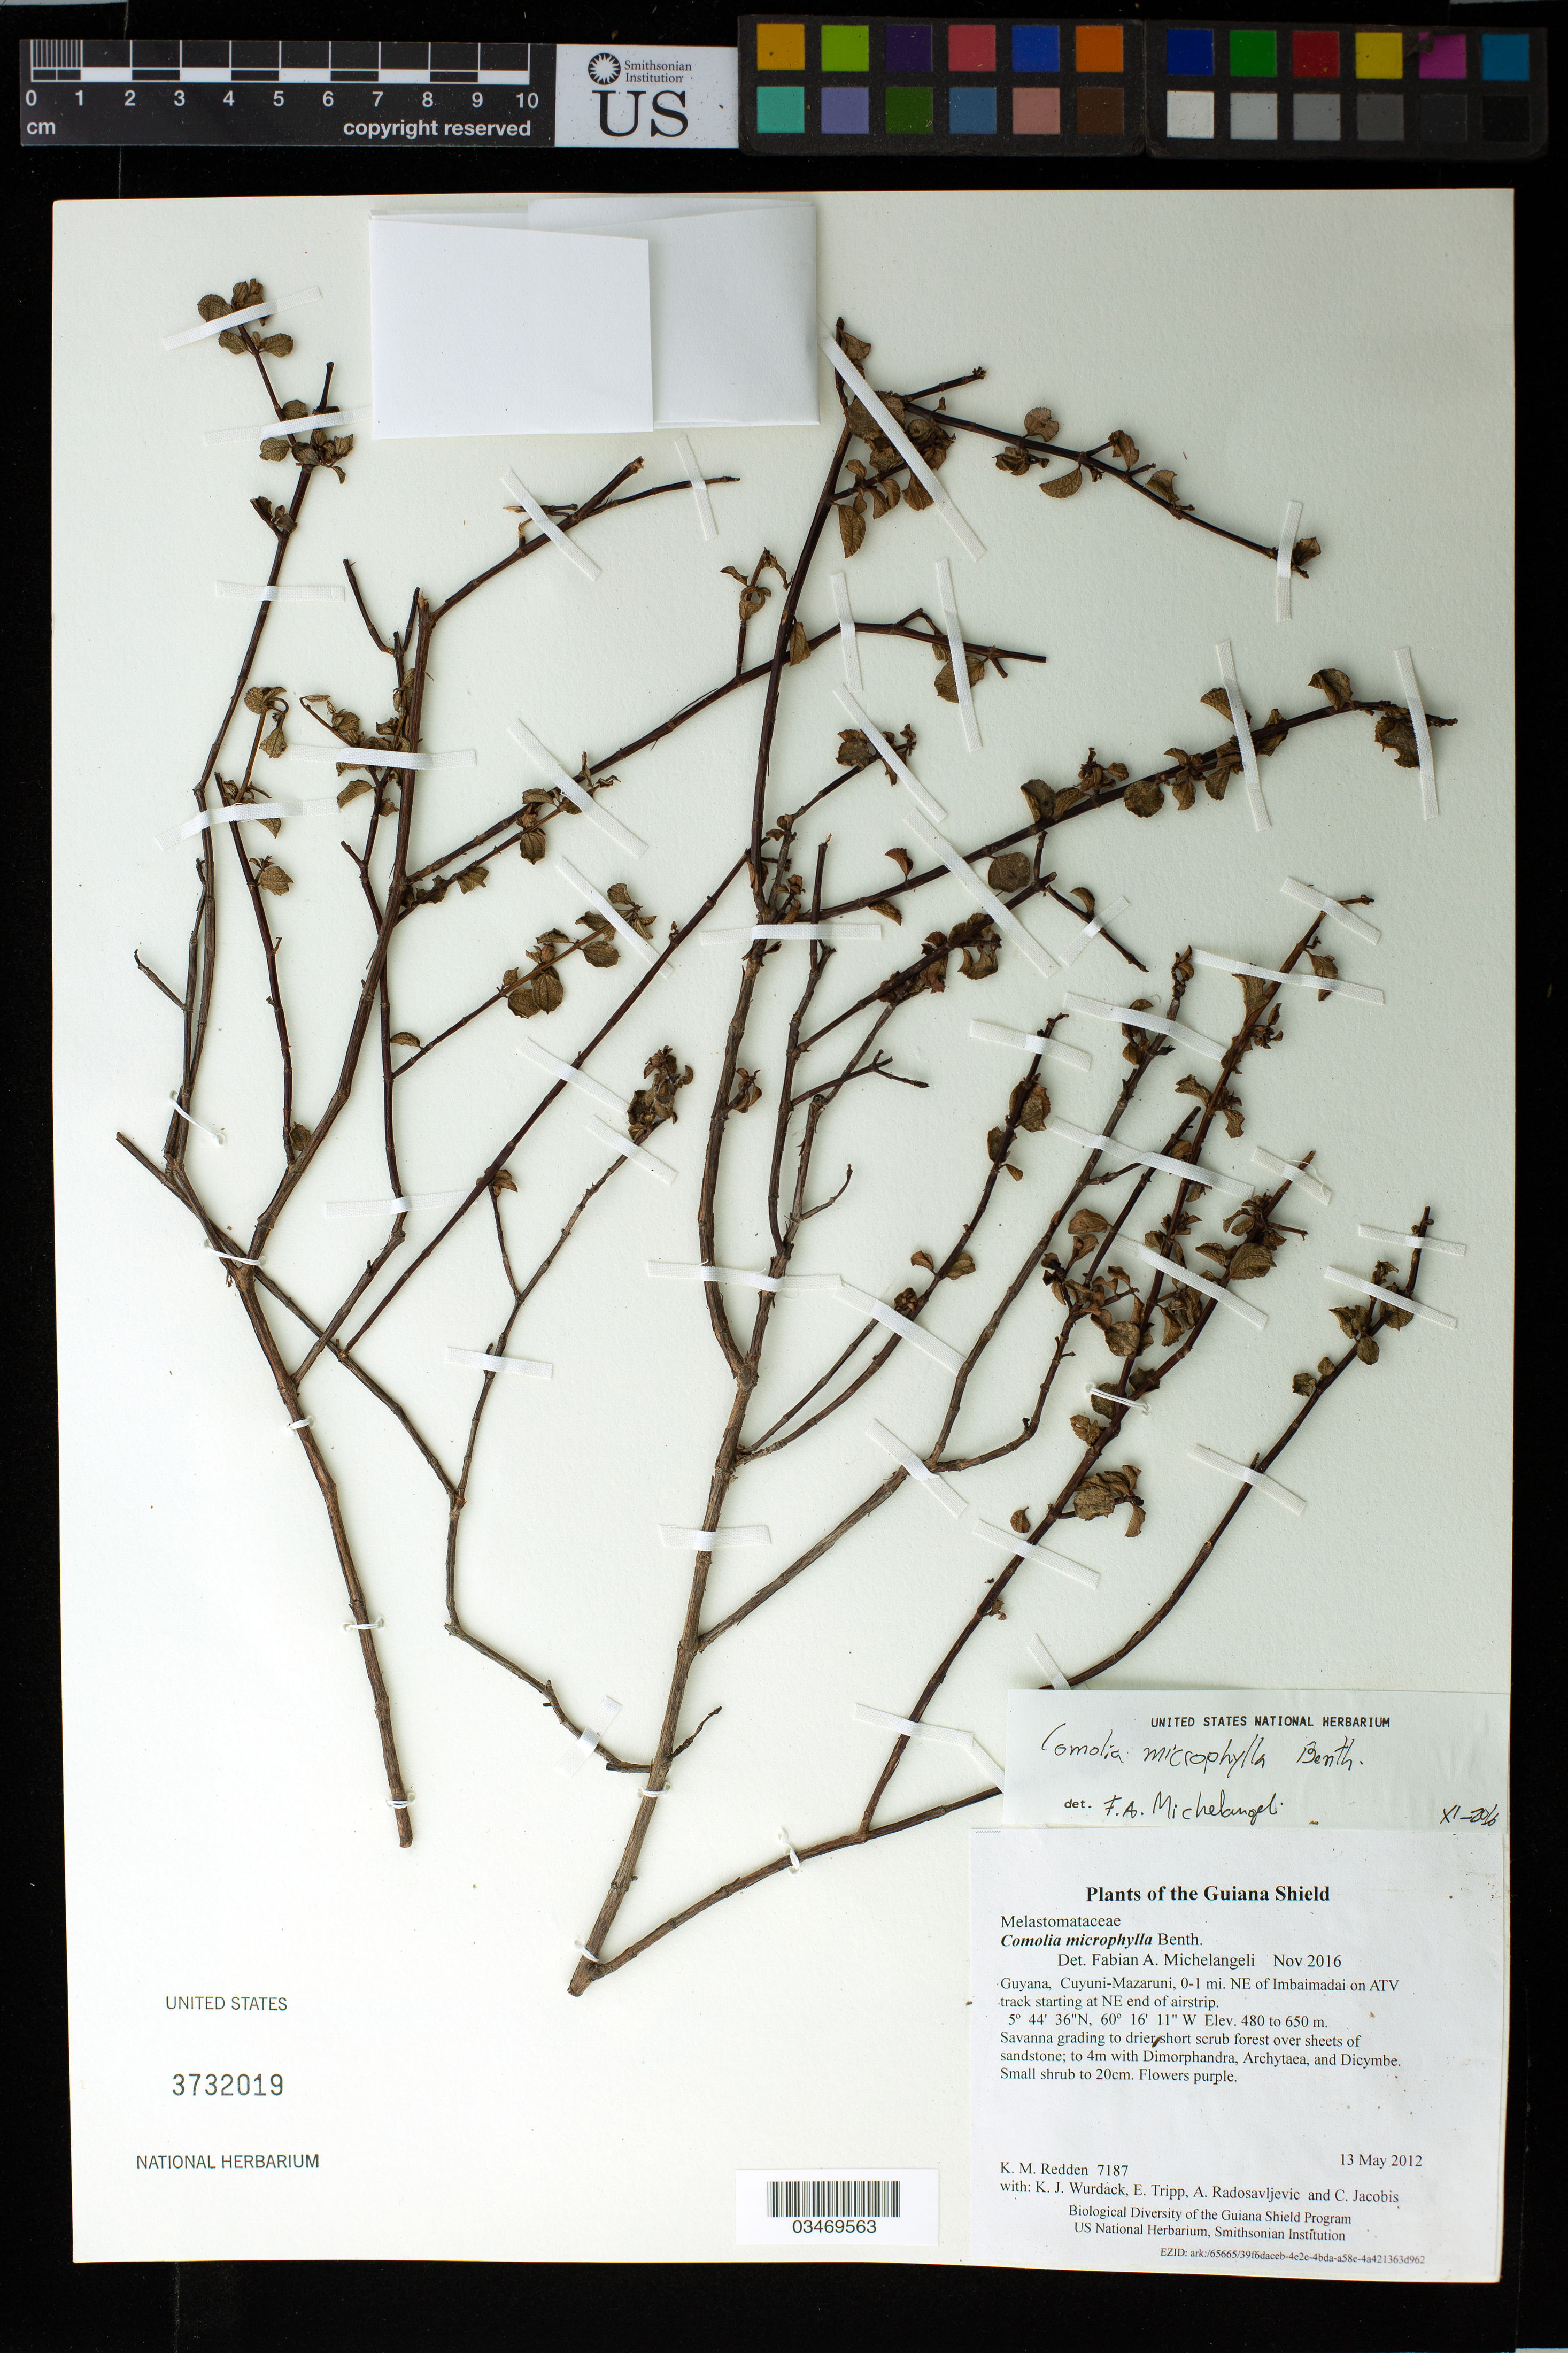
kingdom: Plantae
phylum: Tracheophyta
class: Magnoliopsida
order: Myrtales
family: Melastomataceae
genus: Comolia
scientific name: Comolia lythrarioides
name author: (Steud.) Naudin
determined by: Nunes da Silva, Diego, (RB), Jardim Botanico do Rio de Janeiro - Herbario (BRAZIL)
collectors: K. M. Redden, K. Wurdack, E. Tripp, A. Radosavljevic & C. Jacobis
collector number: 7187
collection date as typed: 13 May 2012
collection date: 2012-05-13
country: Guyana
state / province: Cuyuni-Mazaruni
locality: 0-1 mi. NE of Imbaimadai on ATV track starting at NE end of airstrip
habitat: Savanna grading to drier short scrub forest over sheets of sandstone; to 4m with Dimorphandra, Archytaea, and Dicymbe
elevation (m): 480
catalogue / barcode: US 3732019